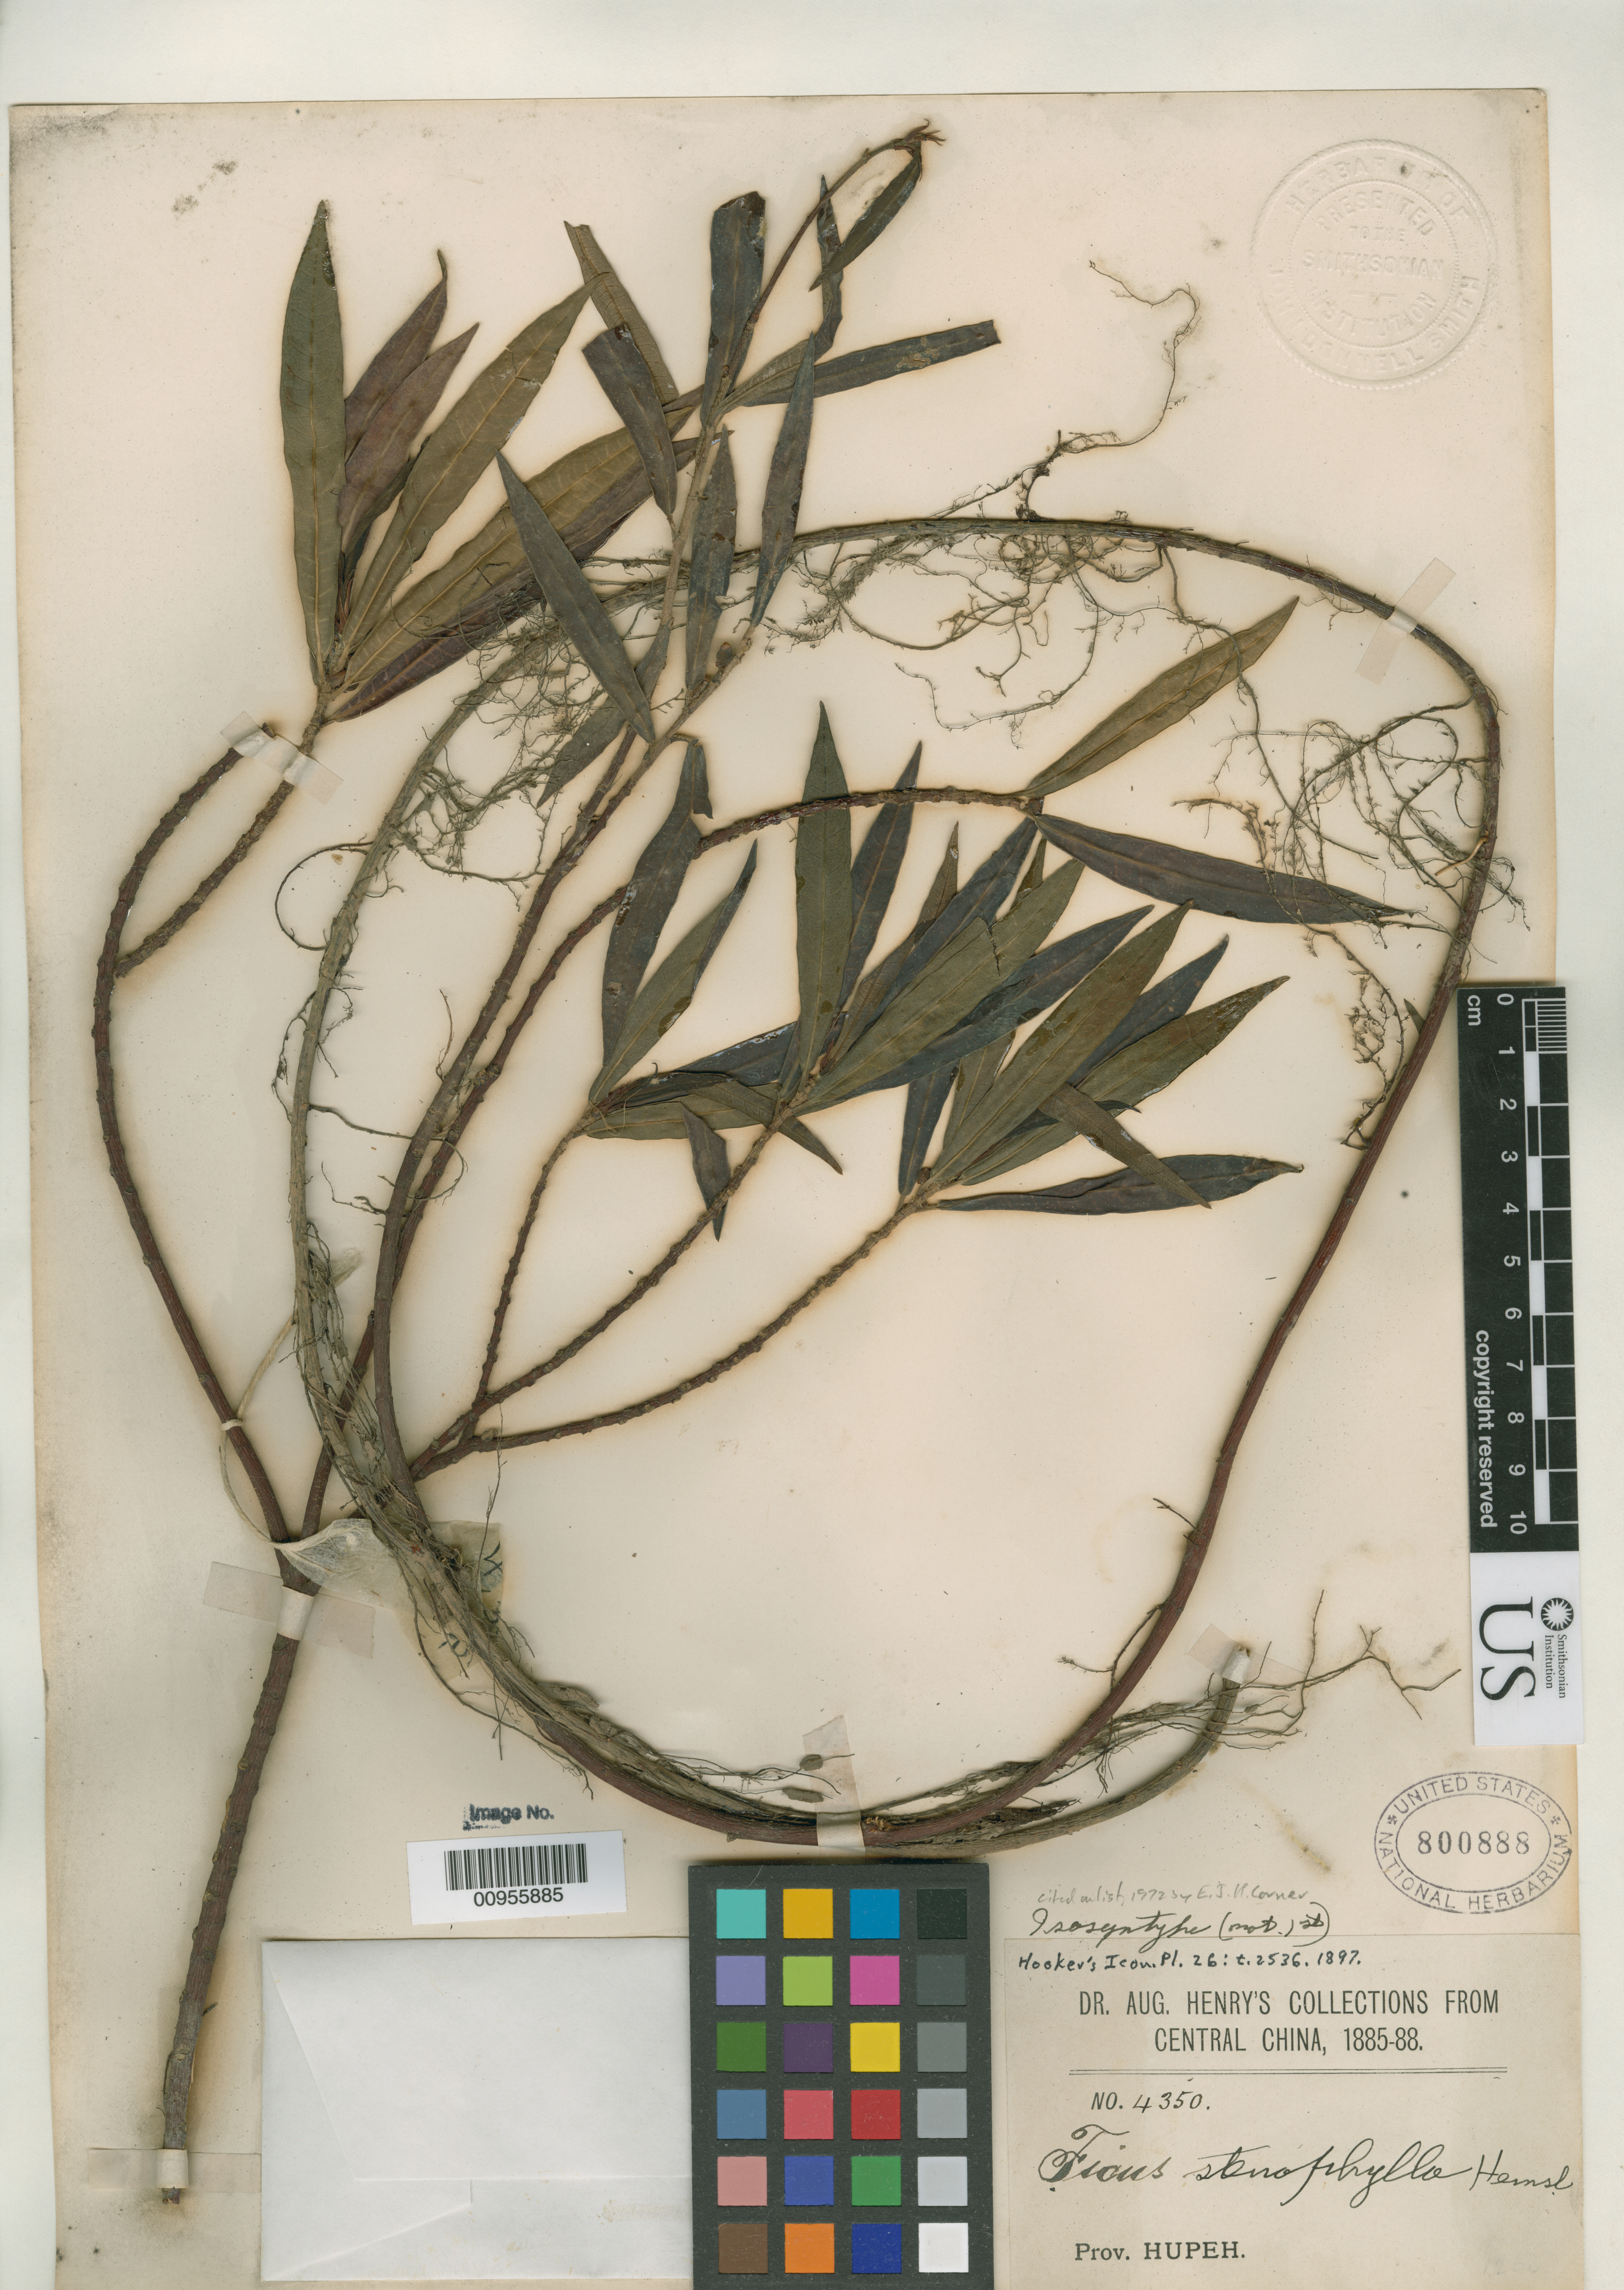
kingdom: Plantae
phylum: Tracheophyta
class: Magnoliopsida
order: Rosales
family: Moraceae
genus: Ficus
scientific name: Ficus stenophylla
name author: Hemsl.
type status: Isosyntype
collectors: A. Henry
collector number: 4350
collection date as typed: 1885 to -- --- 1888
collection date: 1885/1888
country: China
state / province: Hubei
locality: Prov. Hupeh.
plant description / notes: Specimen ex John Donnell Smith Herbarium.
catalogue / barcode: US 800888